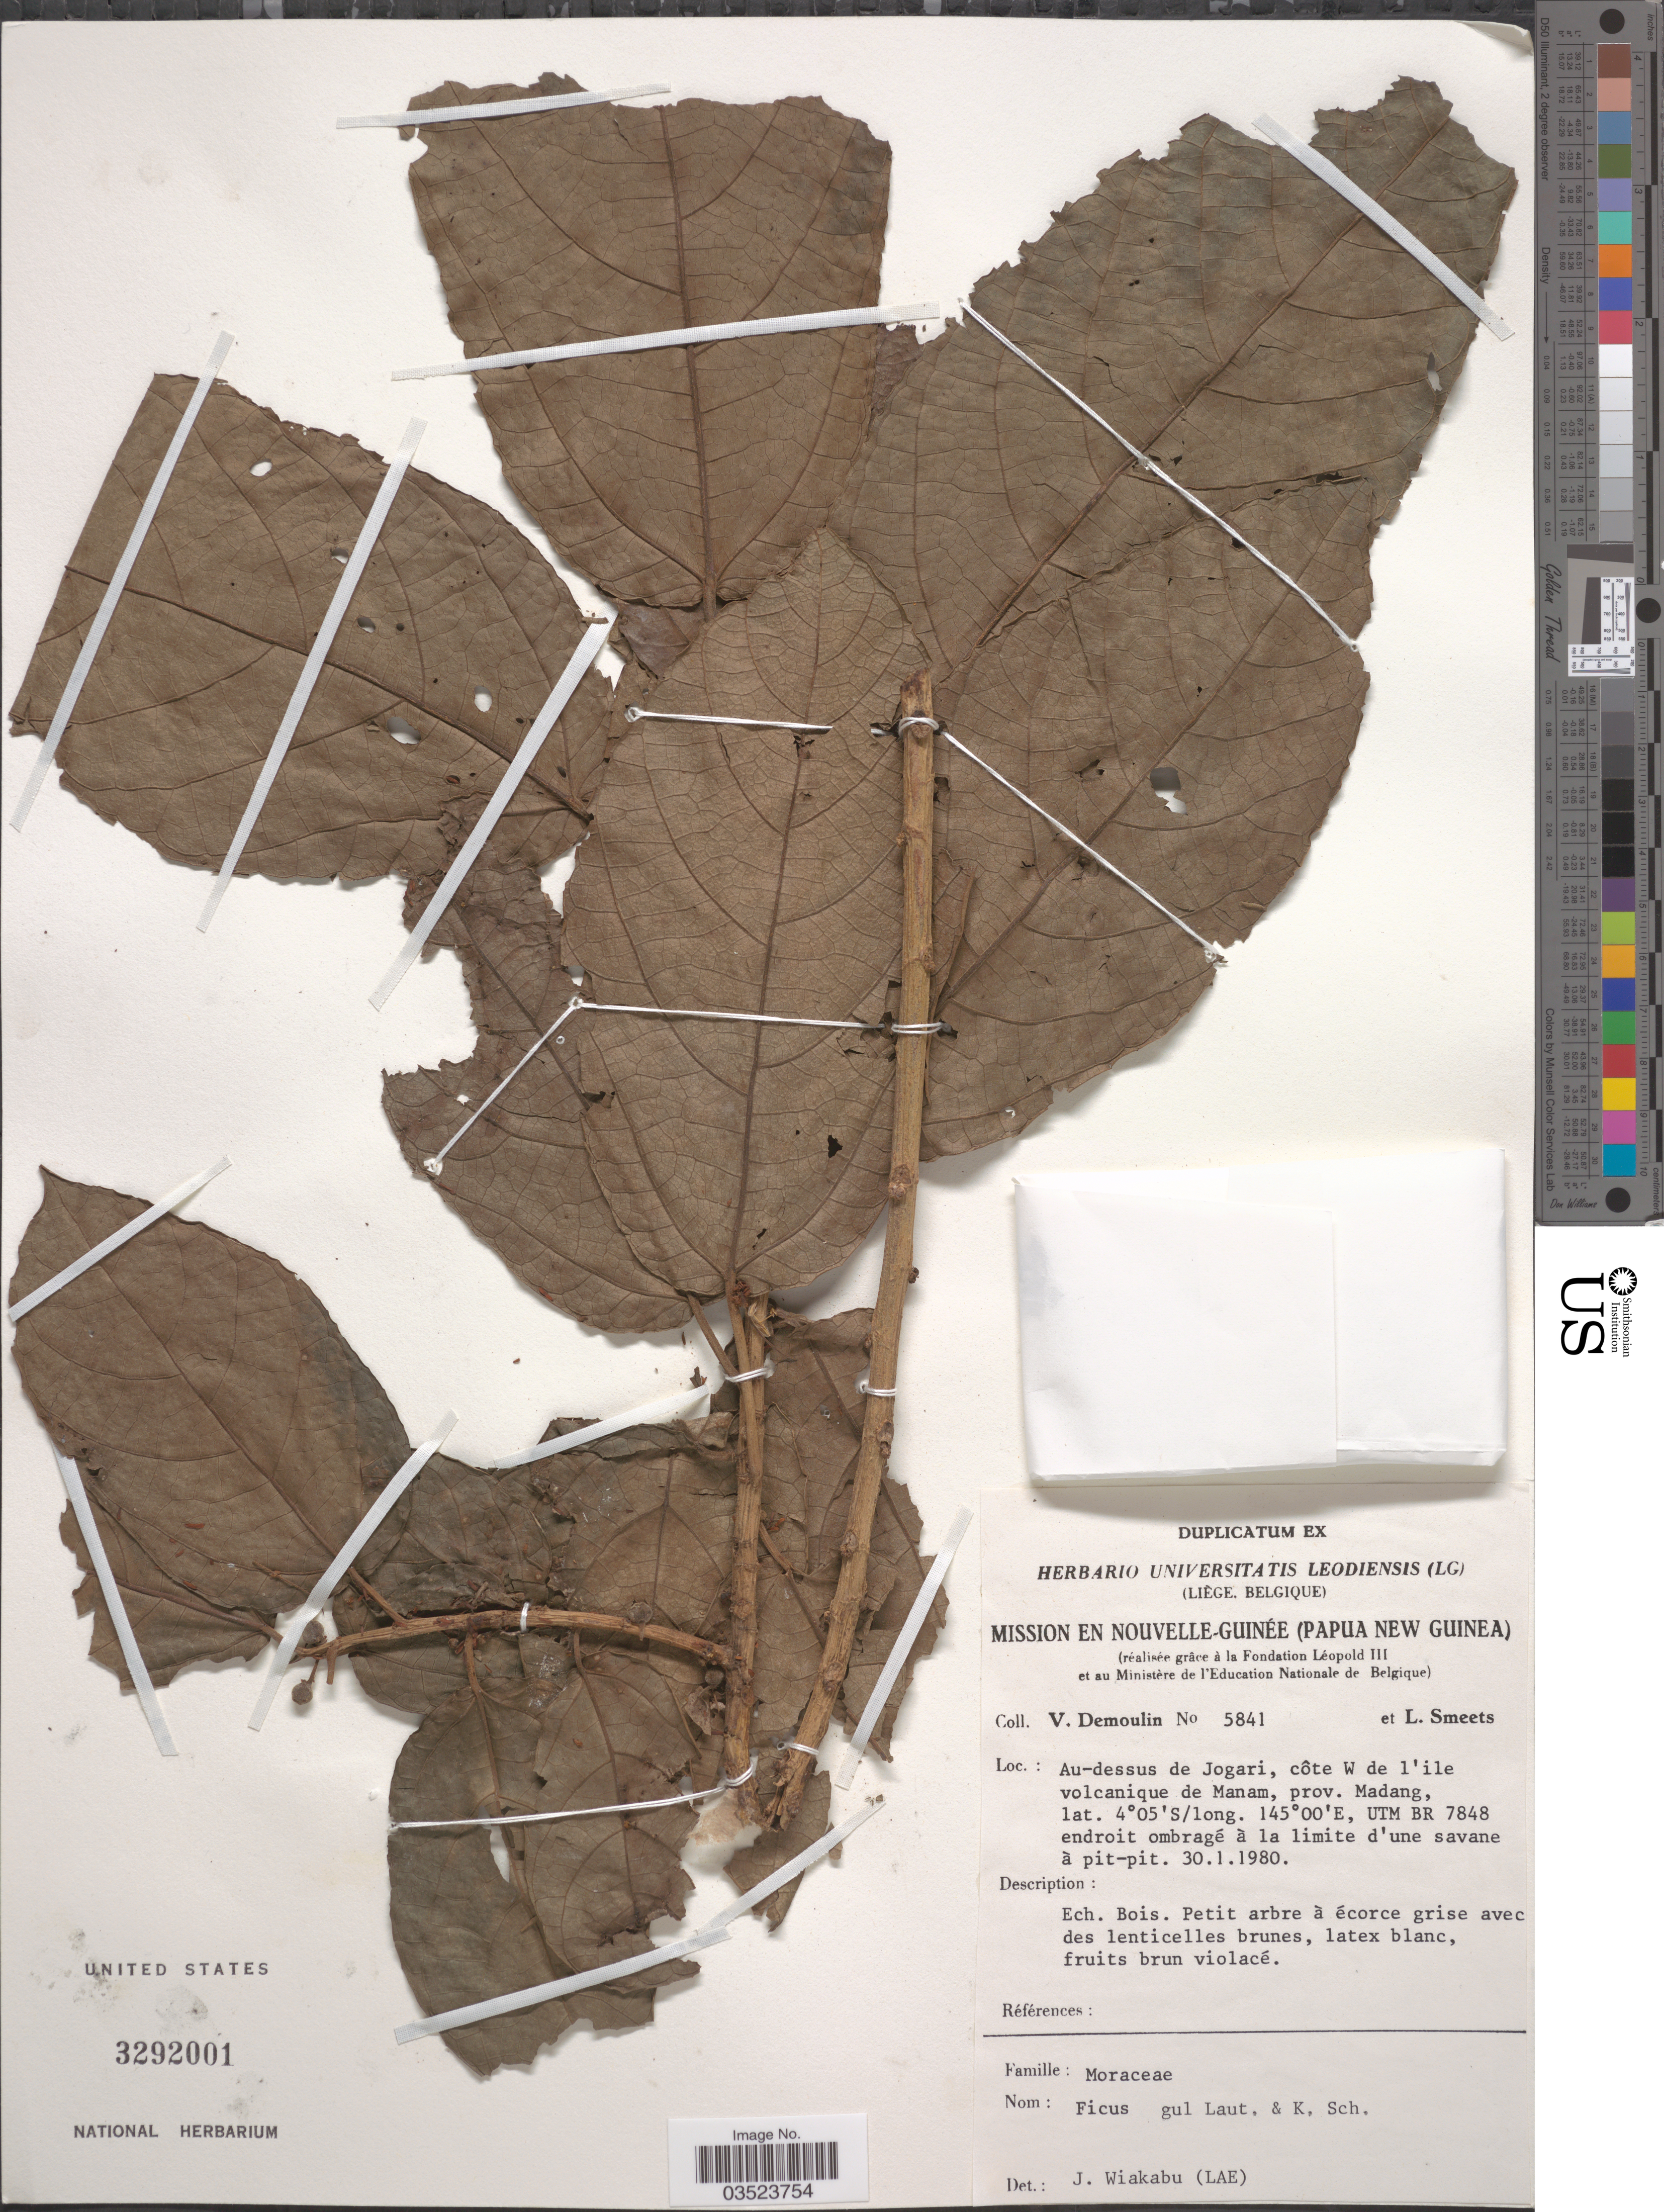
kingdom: Plantae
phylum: Tracheophyta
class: Magnoliopsida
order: Rosales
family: Moraceae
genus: Ficus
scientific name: Ficus gul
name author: Lauterb. & K. Schum.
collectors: V. Demoulin & L. Smeets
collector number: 5841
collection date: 1980-01-30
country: Papua New Guinea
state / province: Madang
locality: Au-dessus de Jogari, côte W de l'ile volcanique de Manam, UTM BR 7848 endroit ombragé à la limite d'une savane à pit-pit.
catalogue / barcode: US 3292001